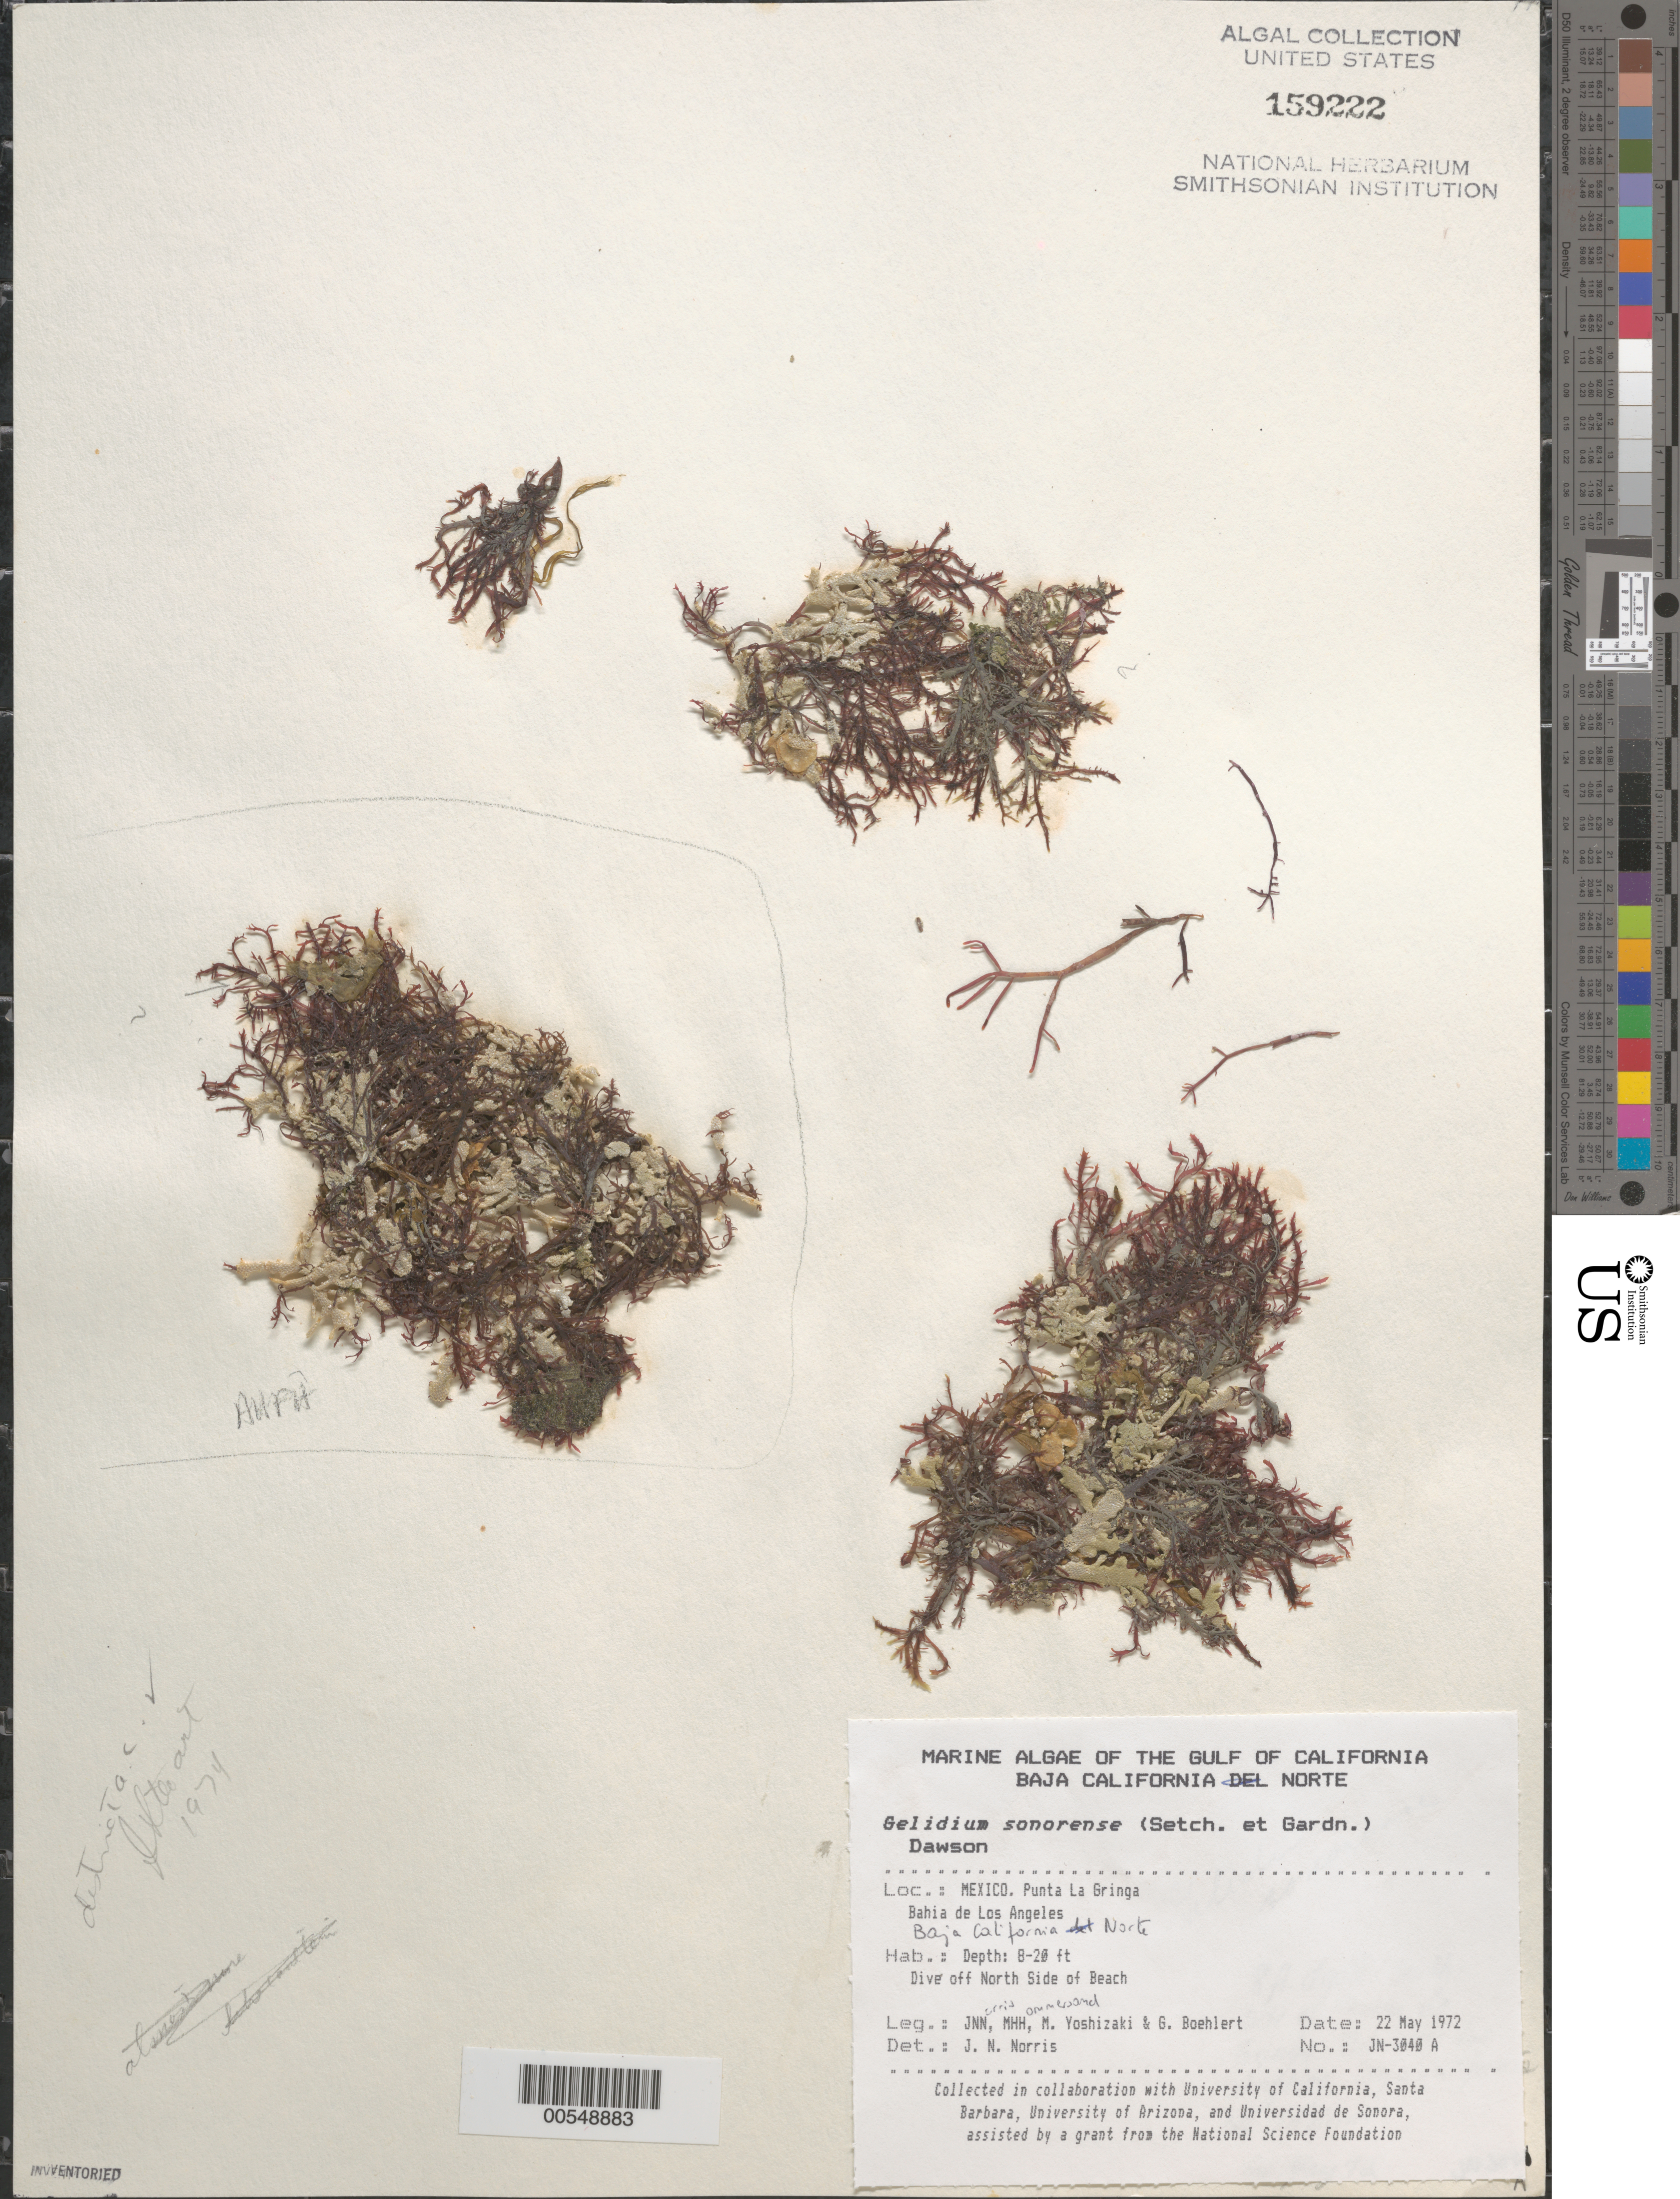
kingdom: Plantae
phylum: Rhodophyta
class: Florideophyceae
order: Gelidiales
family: Pterocladiaceae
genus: Pterocladia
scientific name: Pterocladia sonorense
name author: (E.Y. Dawson) J.G.Stewart & J.N. Norris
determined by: Algae name updating Project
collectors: J. N. Norris, M. H. Hommersand, M. Yoshizaki & G. Boehlert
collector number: JN-3040a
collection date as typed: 22 May 1972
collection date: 1972-05-22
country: Mexico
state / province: Baja California Norte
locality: Punta La Gringa, Bahia de los Angeles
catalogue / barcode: US 159222